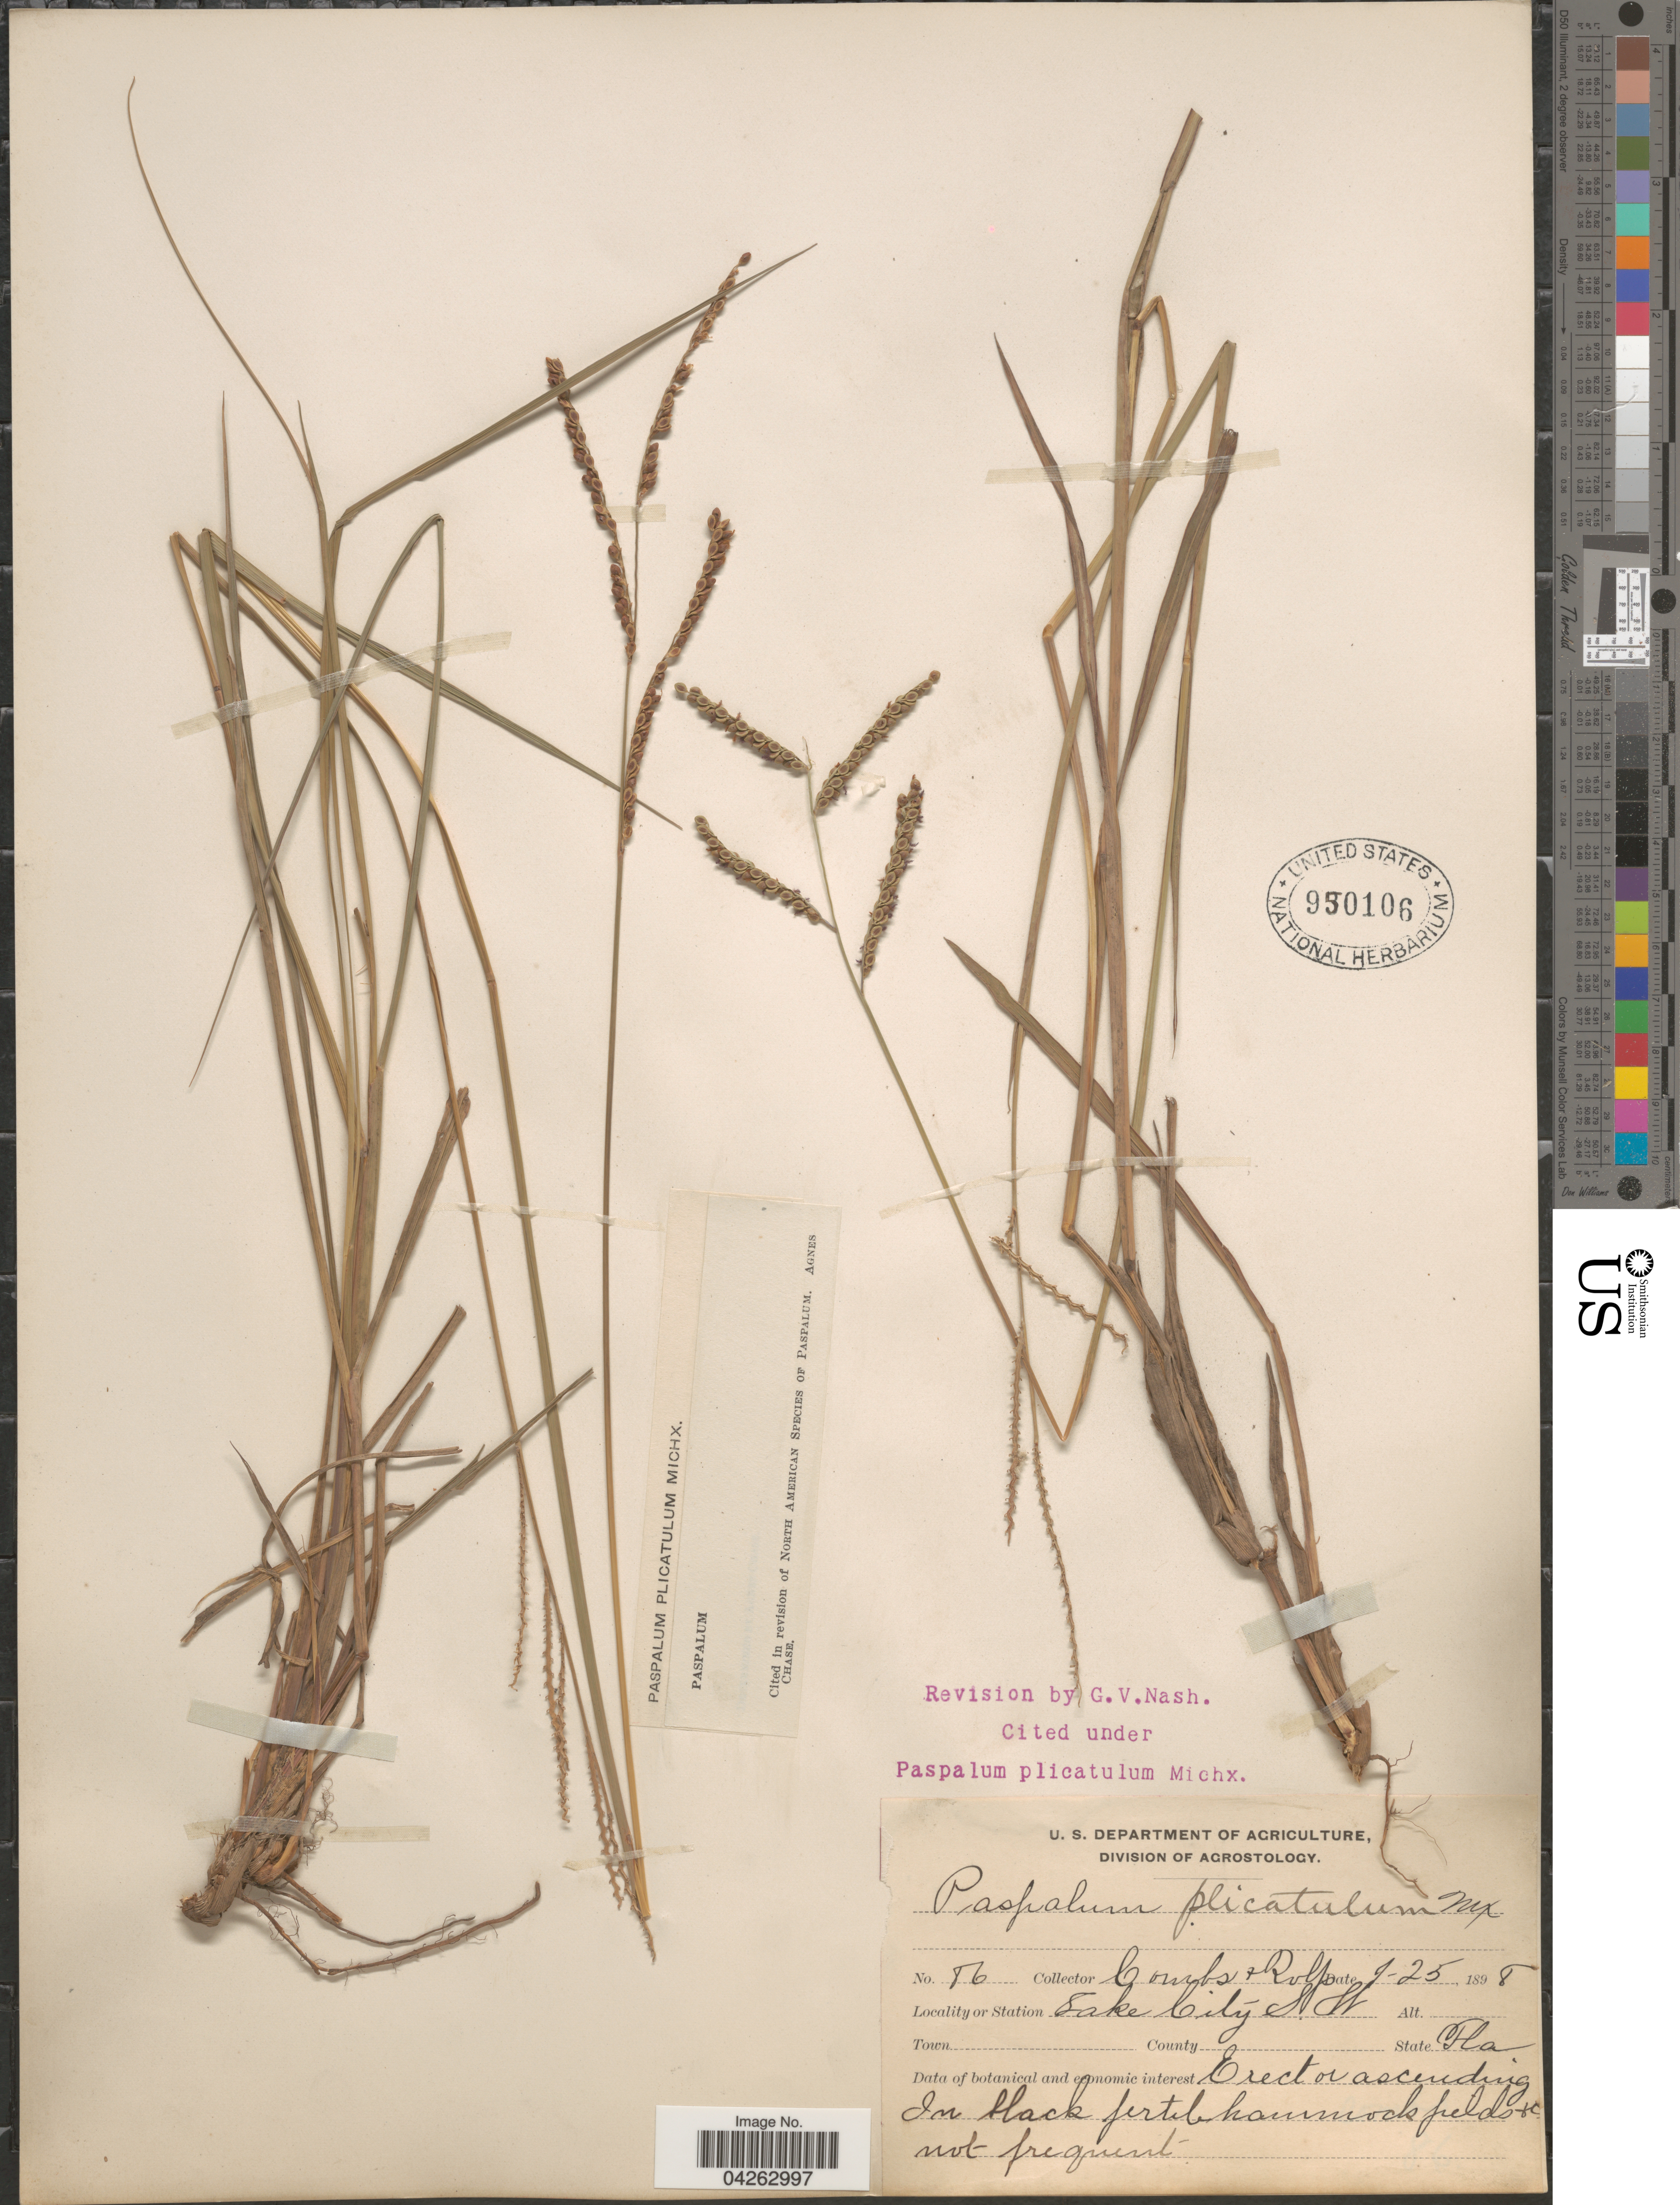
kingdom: Plantae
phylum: Tracheophyta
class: Liliopsida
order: Poales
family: Poaceae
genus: Paspalum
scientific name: Paspalum plicatulum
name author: Michx.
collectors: -. Combs & Rolfs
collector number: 86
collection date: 1898-07-25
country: United States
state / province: Florida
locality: Station Lake City S.W.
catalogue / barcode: US 950106